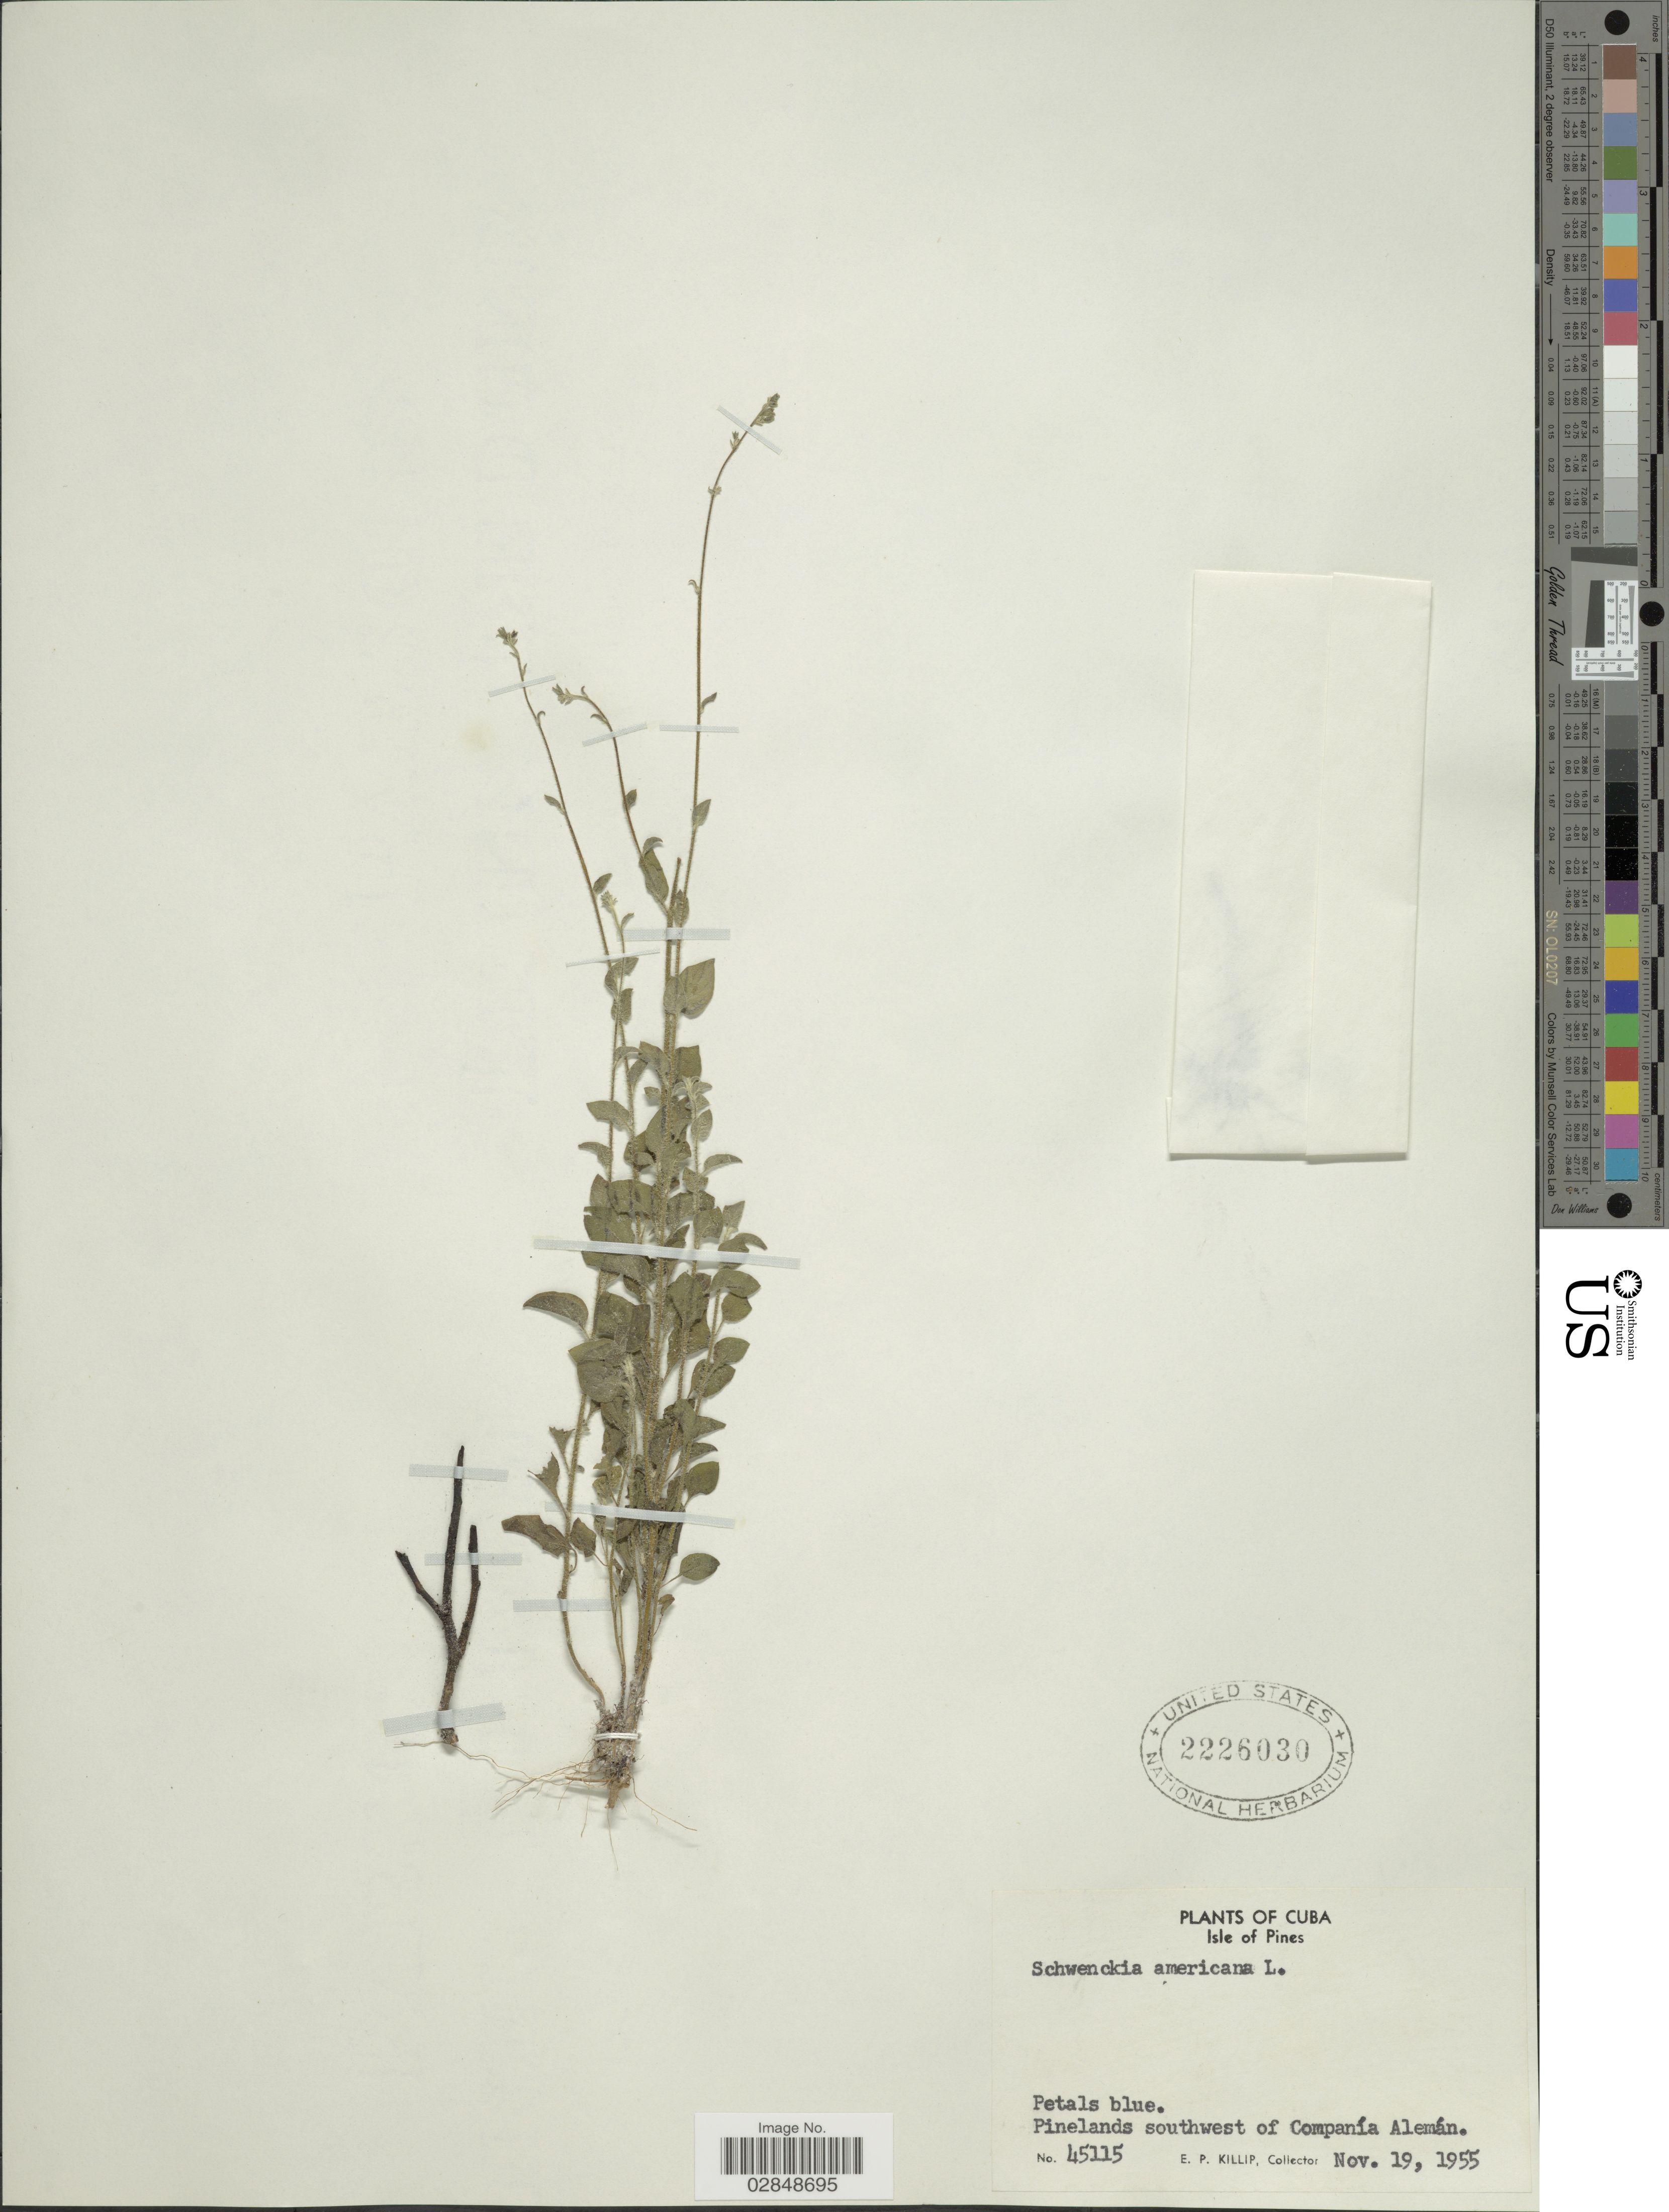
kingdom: Plantae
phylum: Tracheophyta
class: Magnoliopsida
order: Solanales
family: Solanaceae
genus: Schwenckia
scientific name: Schwenckia americana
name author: L.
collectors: E. P. Killip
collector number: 45115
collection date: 1955-11-19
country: Cuba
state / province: Isla de la Juventud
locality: Isle of Pines. Pinelands southwest of Companía Alemán.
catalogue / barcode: US 2226030